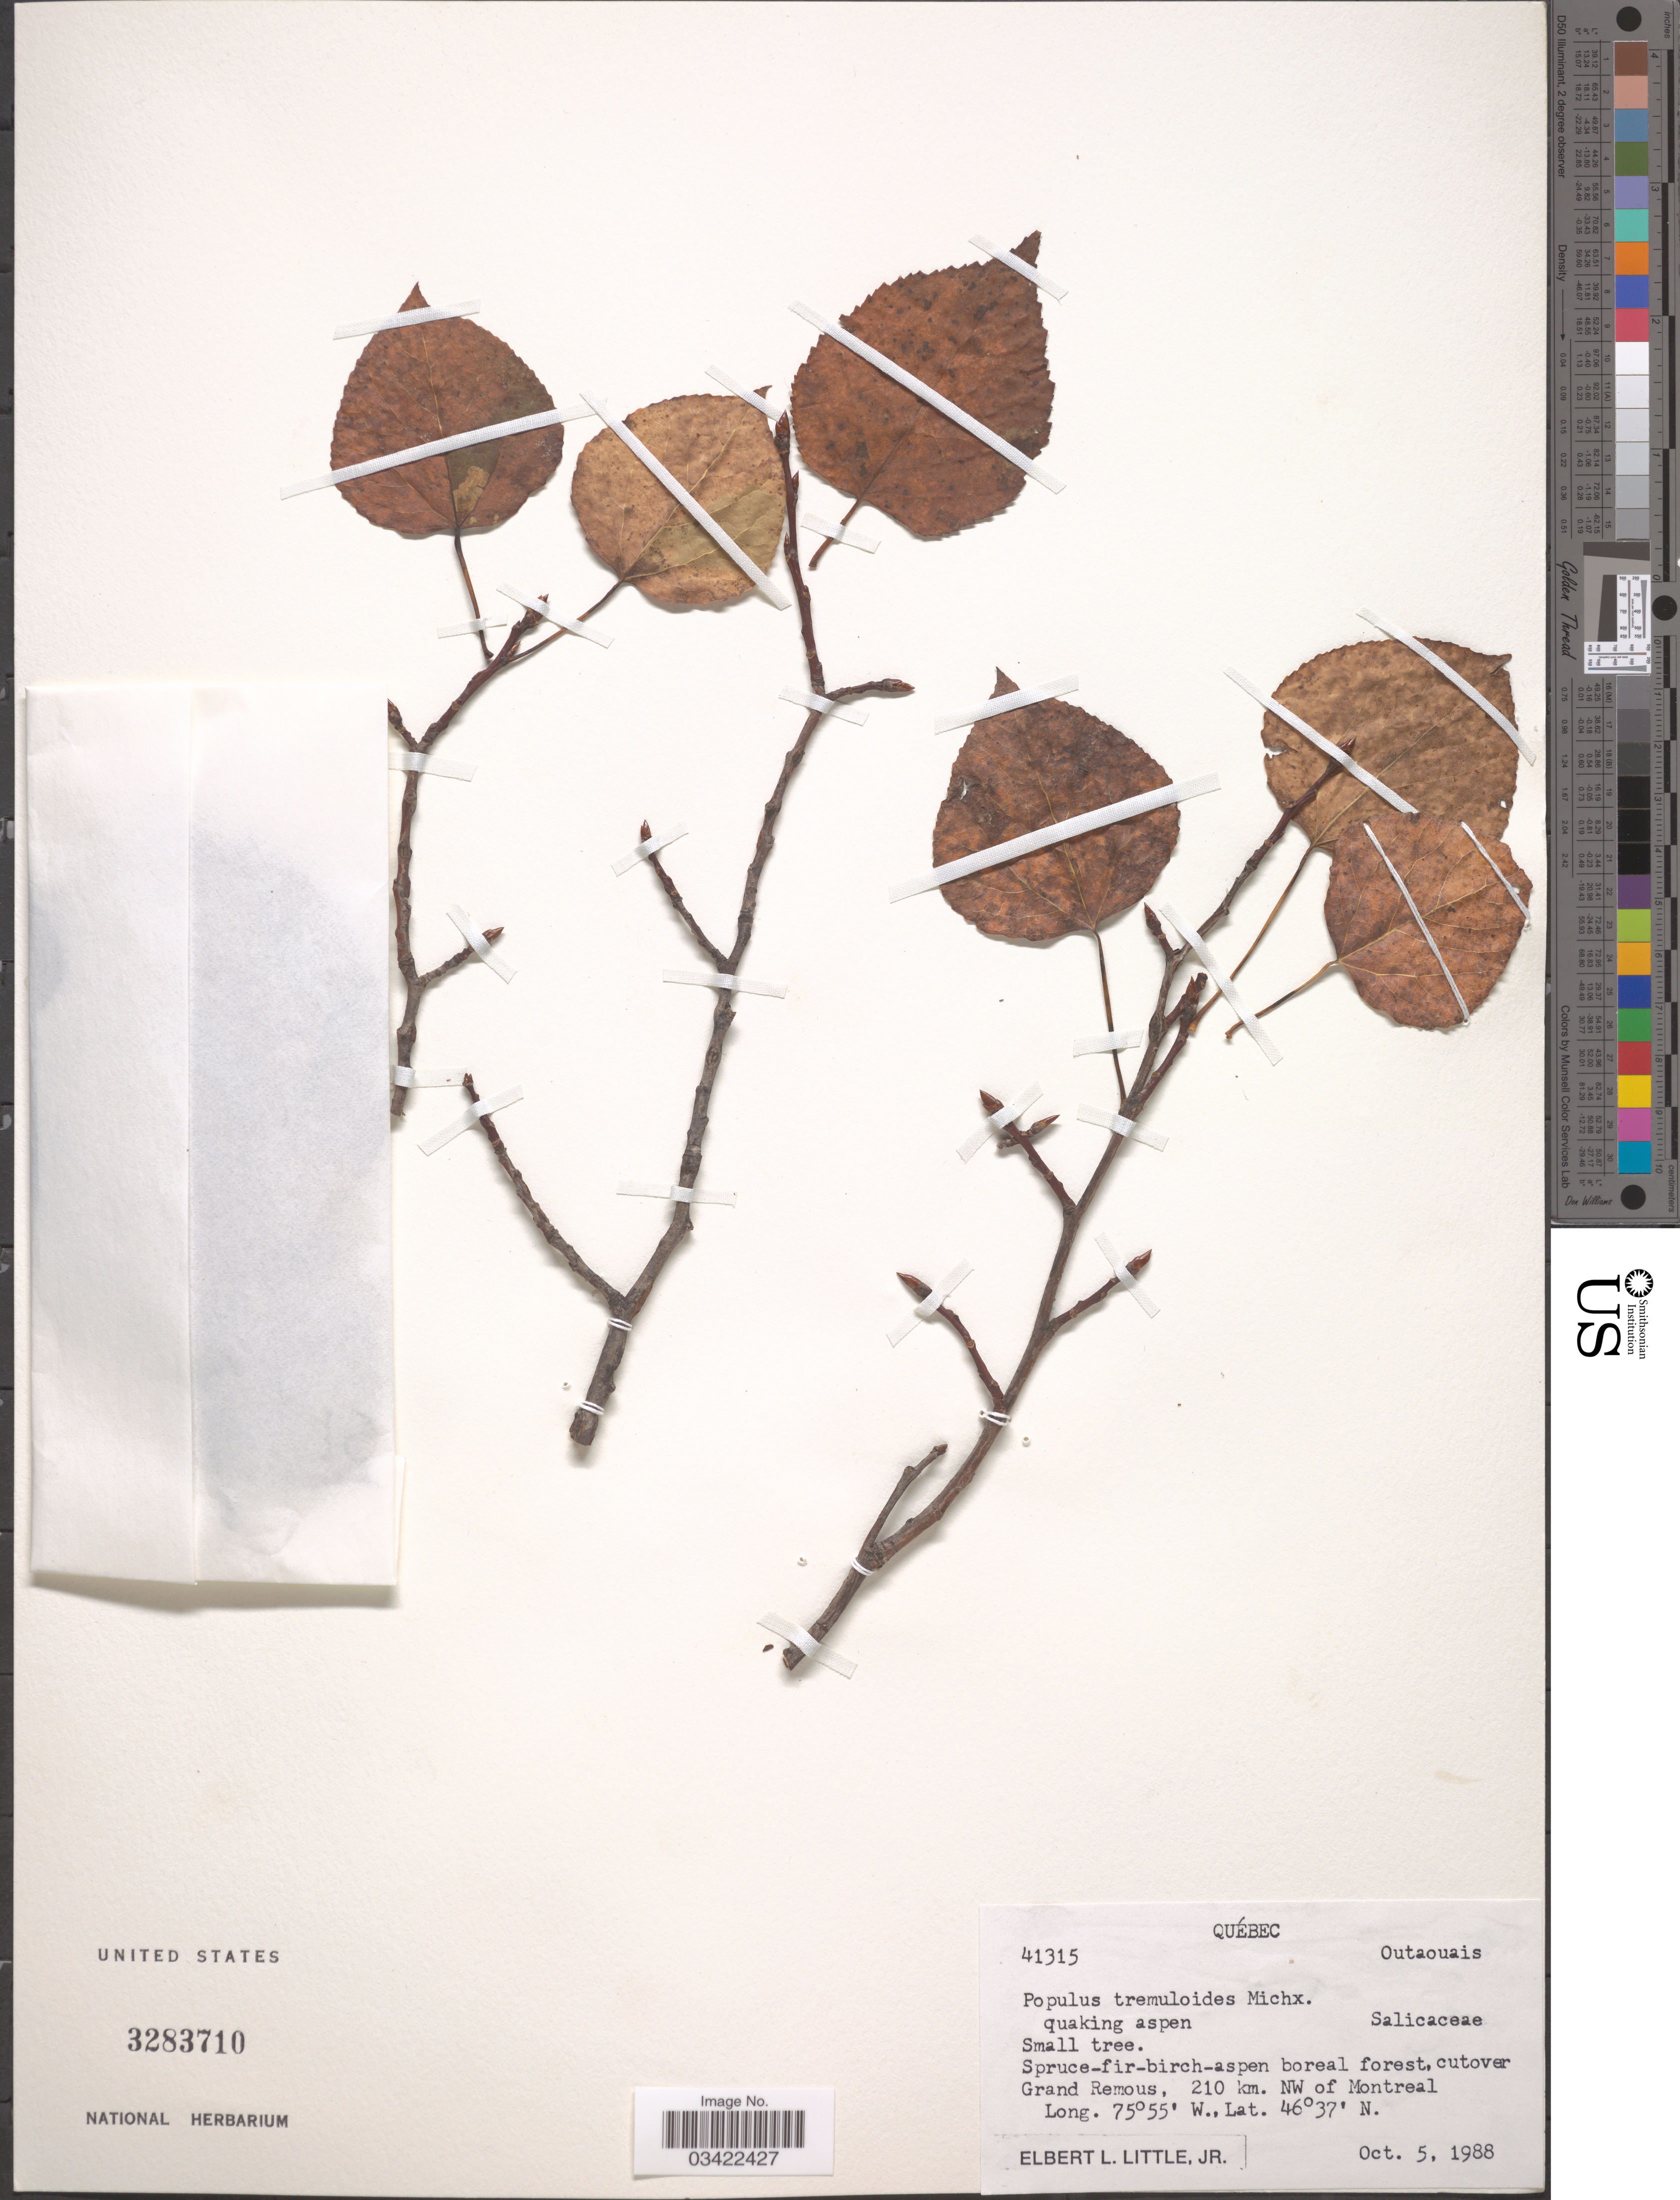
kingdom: Plantae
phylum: Tracheophyta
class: Magnoliopsida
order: Malpighiales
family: Salicaceae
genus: Populus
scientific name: Populus tremuloides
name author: Michx.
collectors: E. L. Little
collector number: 41315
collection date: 1988-10-05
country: Canada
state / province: Quebec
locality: Outaouais. Cutover Grand Remous, 210 km. NW of Montreal.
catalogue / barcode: US 3283710